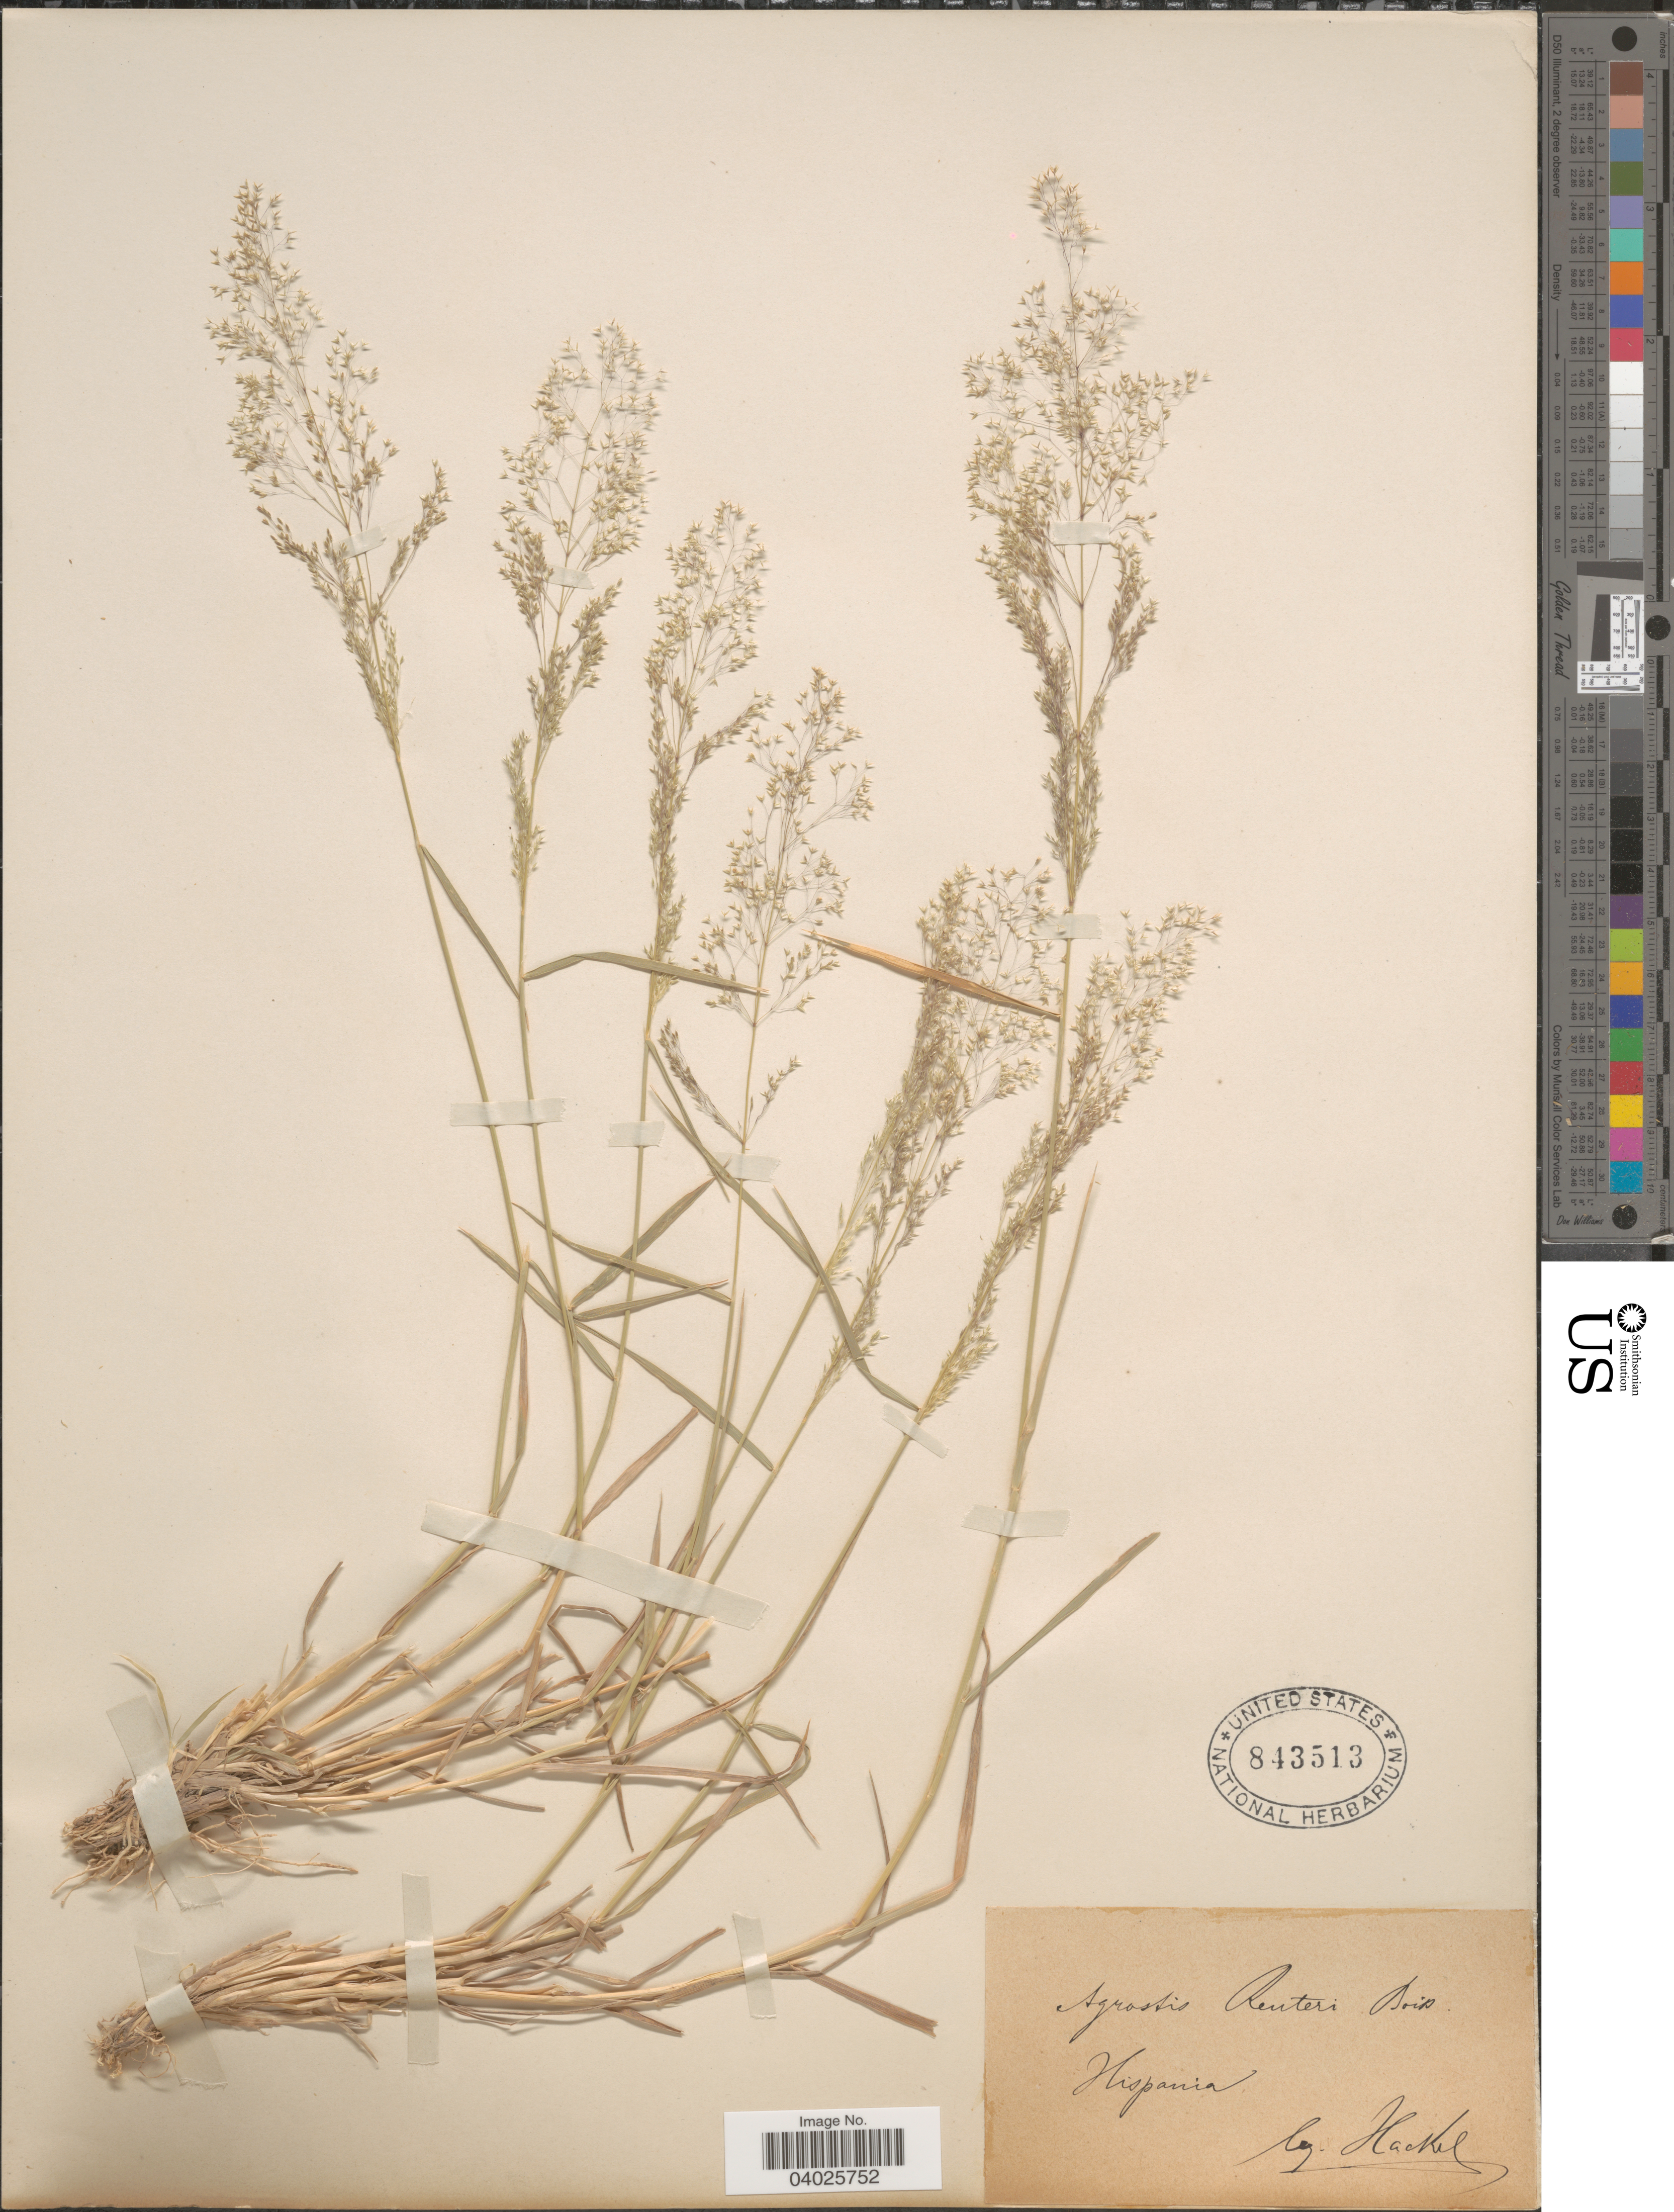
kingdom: Plantae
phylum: Tracheophyta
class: Liliopsida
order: Poales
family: Poaceae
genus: Agrostis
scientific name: Agrostis reuteri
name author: Boiss.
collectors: -. Hackel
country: Spain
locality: Hispania.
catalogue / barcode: US 843513